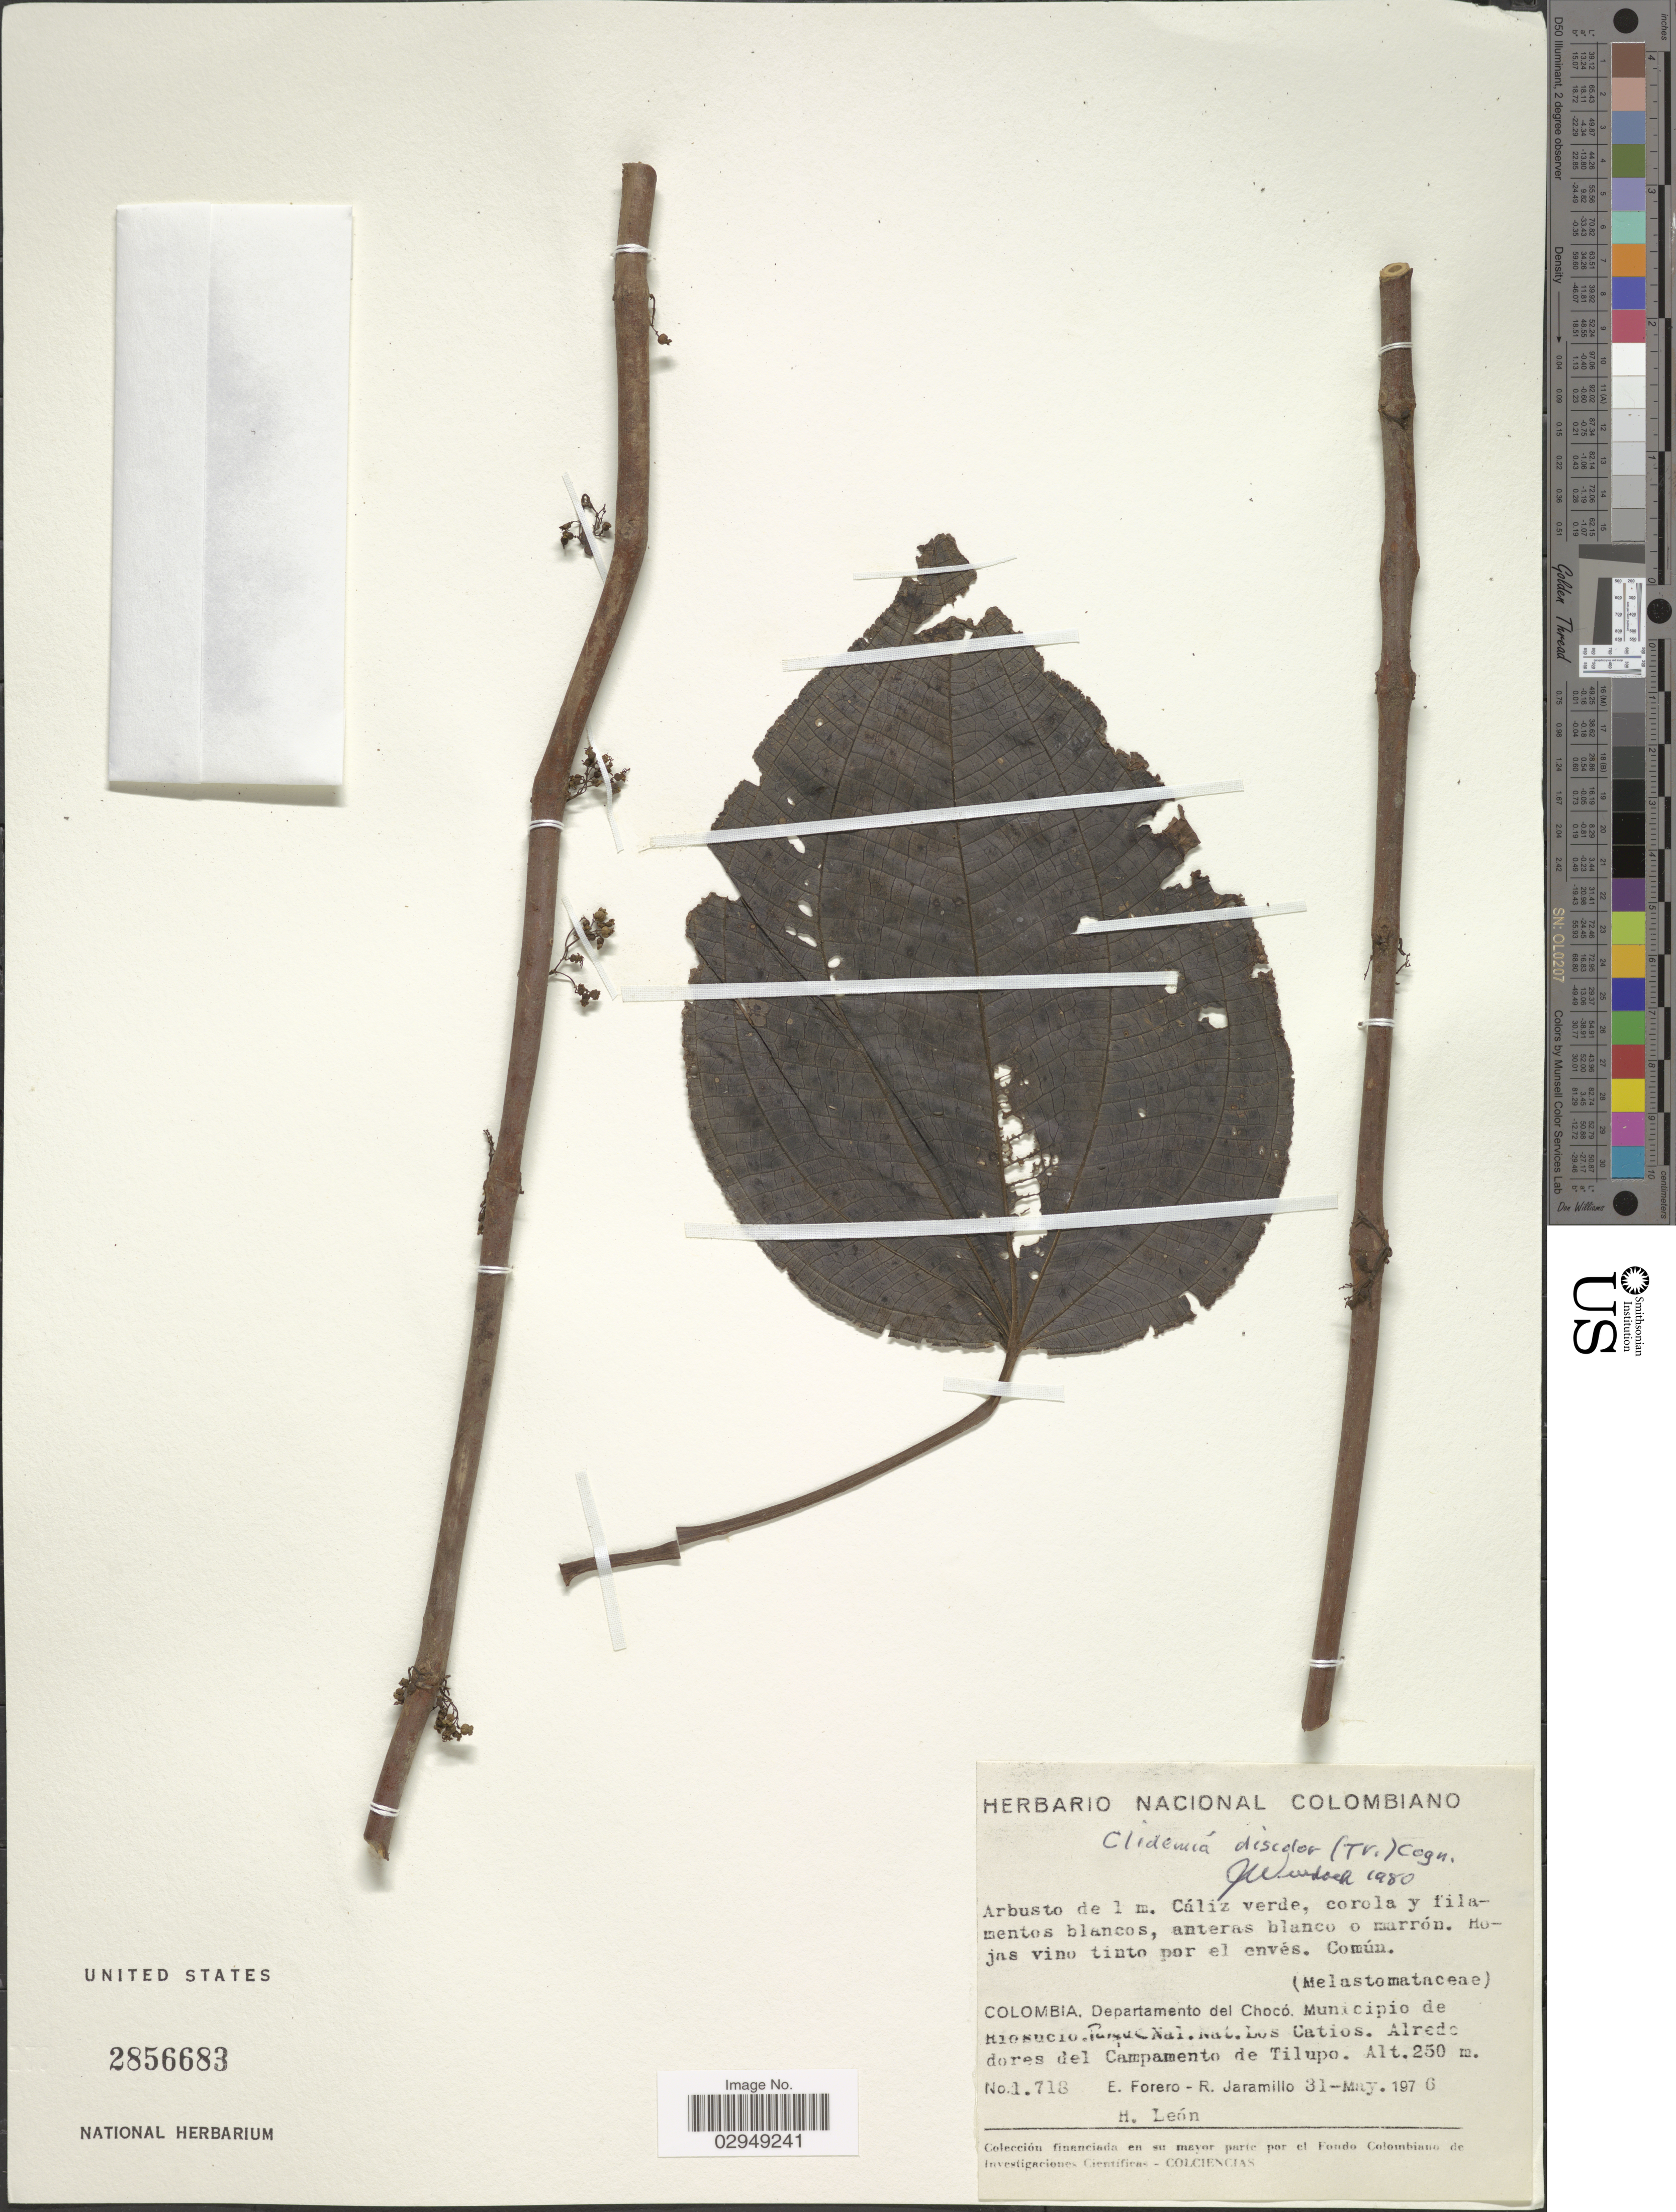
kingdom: Plantae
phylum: Tracheophyta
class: Magnoliopsida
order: Myrtales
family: Melastomataceae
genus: Clidemia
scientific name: Clidemia discolor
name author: (Triana) Cogn.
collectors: E. Forero, R. Jaramillo & H. León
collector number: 4718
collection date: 1976-05-31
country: Colombia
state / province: Chocó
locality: Departamento del Chocó, Municipio de Riosucio Parque Nal. Nat Los Catios, Alrededores del Campamento de Tilupo.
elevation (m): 250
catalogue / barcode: US 2856683